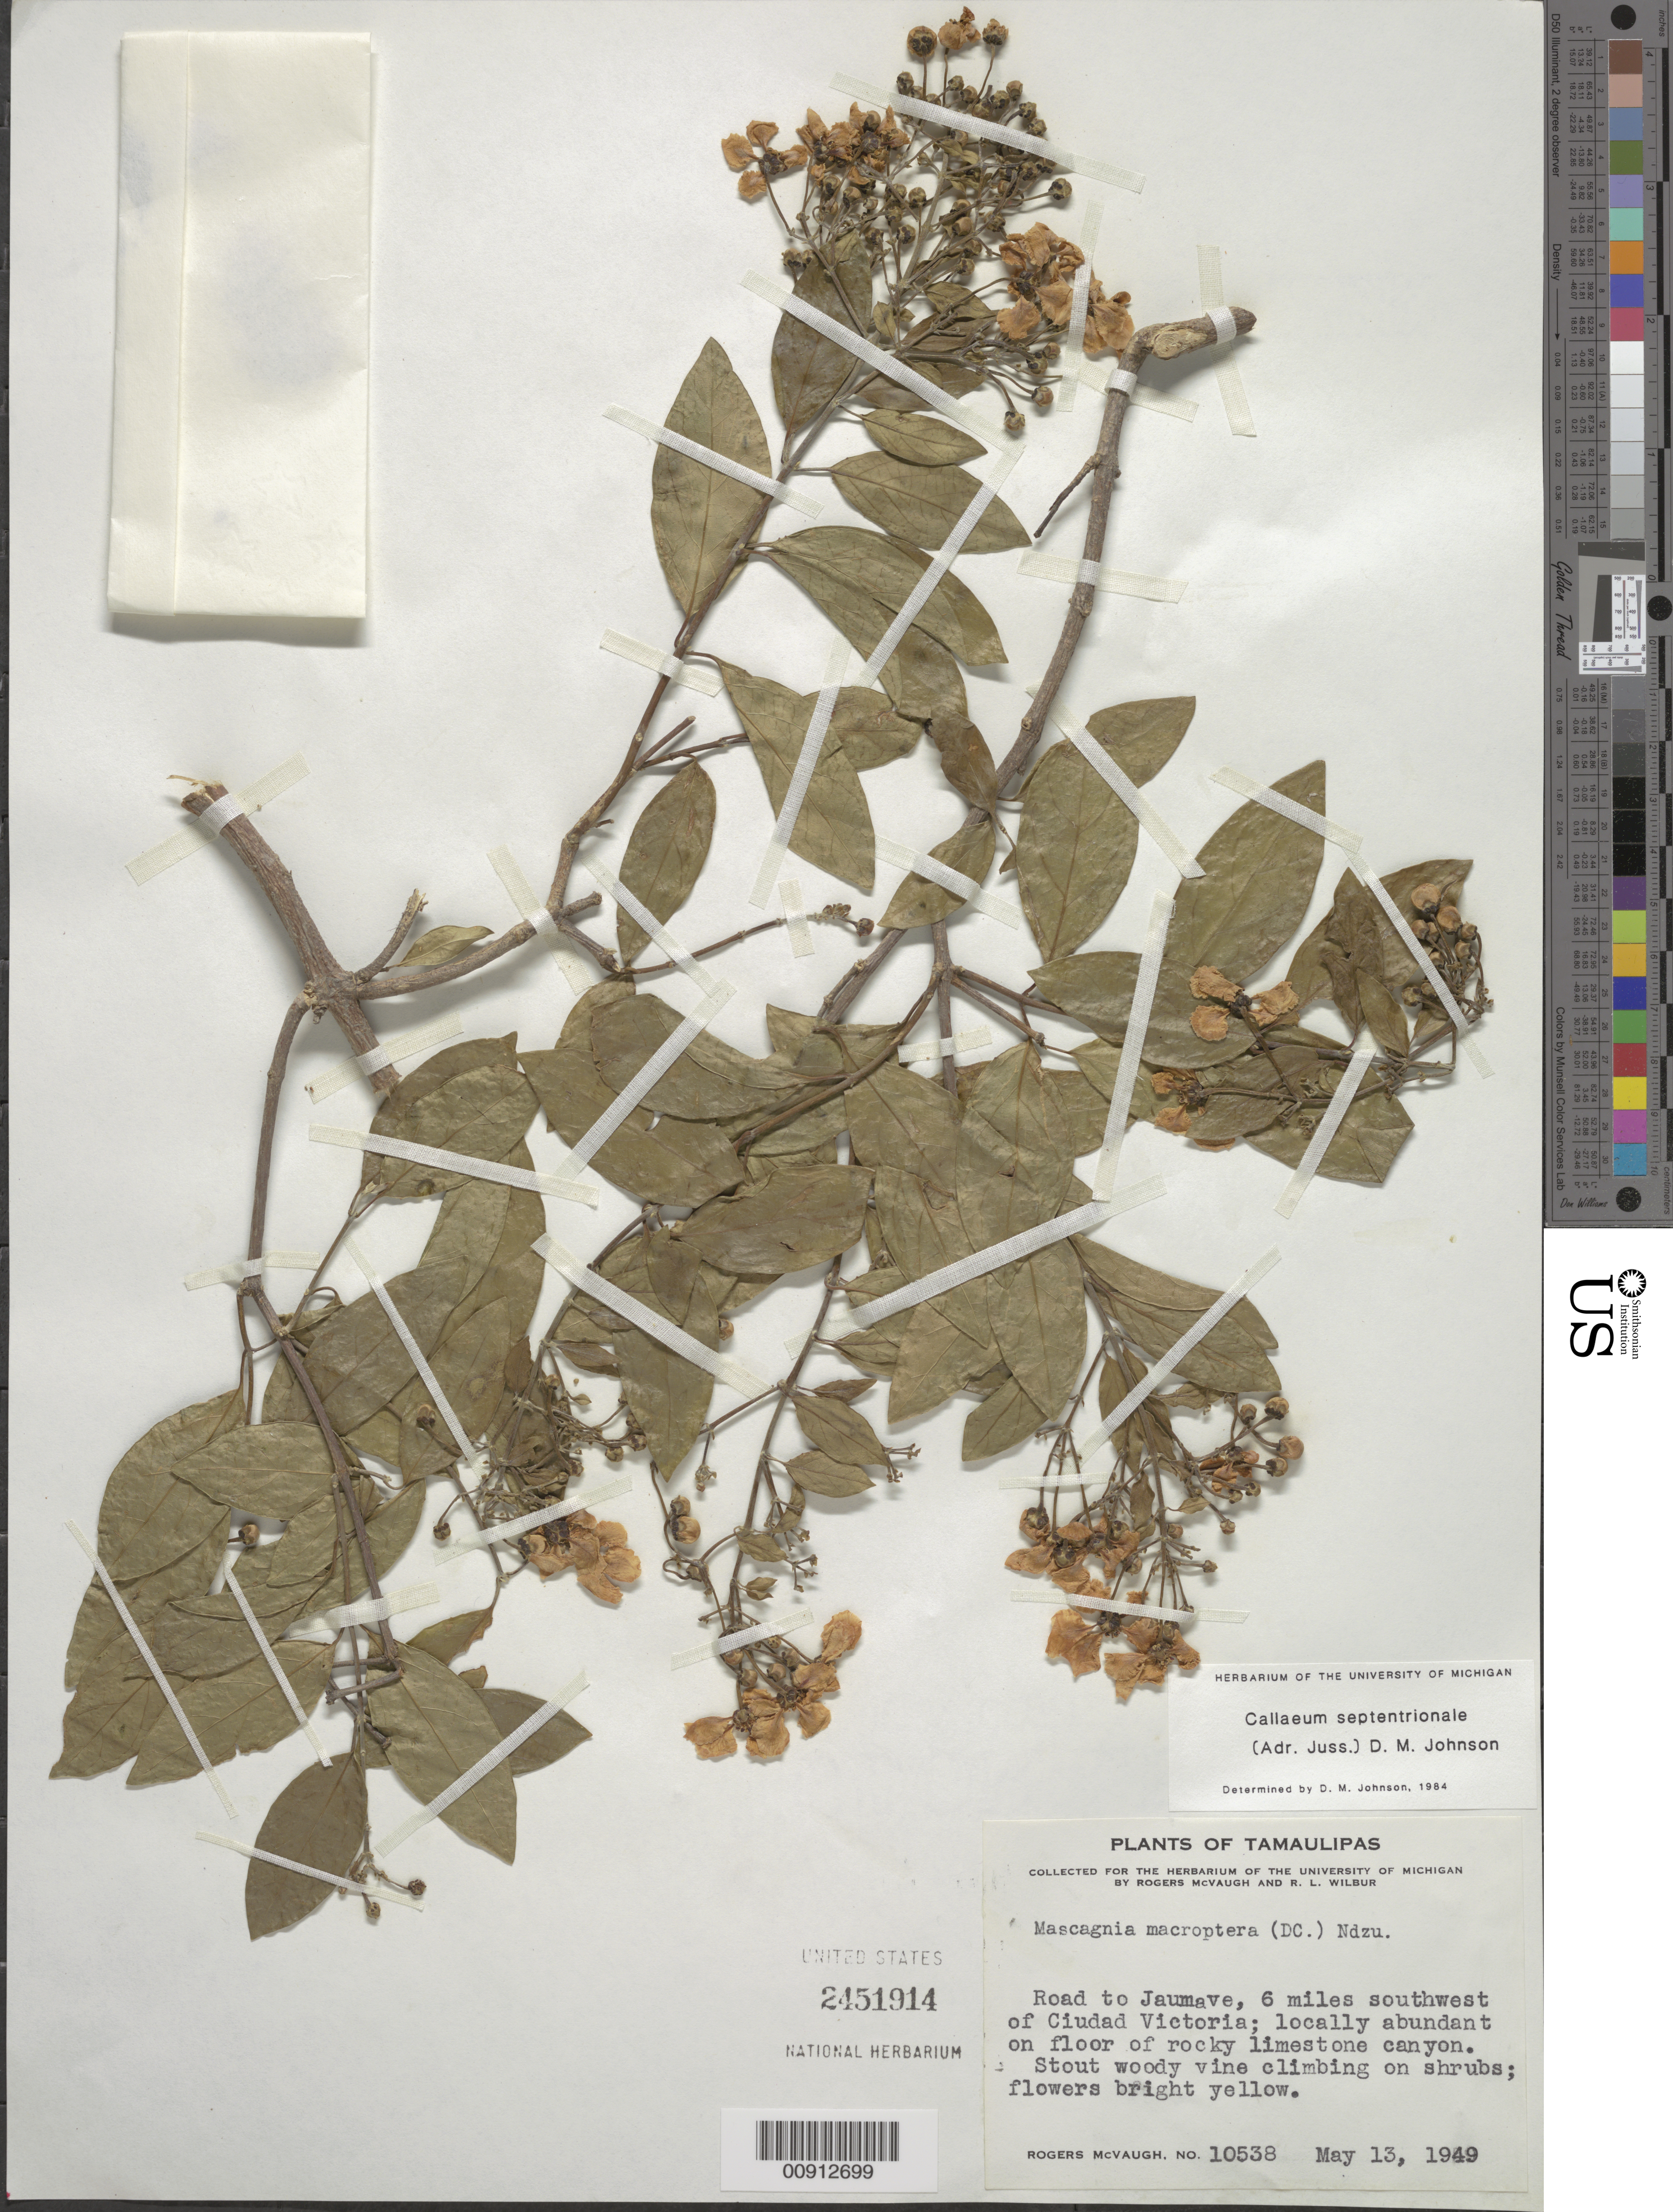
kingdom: Plantae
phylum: Tracheophyta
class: Magnoliopsida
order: Malpighiales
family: Malpighiaceae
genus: Callaeum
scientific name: Callaeum septentrionale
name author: (A. Juss.) D.M. Johnson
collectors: R. McVaugh & R. L. Wilbur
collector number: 10538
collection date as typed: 13 May 1949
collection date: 1949-05-13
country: Mexico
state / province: Tamaulipas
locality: Road to Jaumave, 6 miles southwest of Ciudad Victoria, Tamaulipas.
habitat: Vine climbing on shrubs. On floor of rocky limestone canyon.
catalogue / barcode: US 2451914